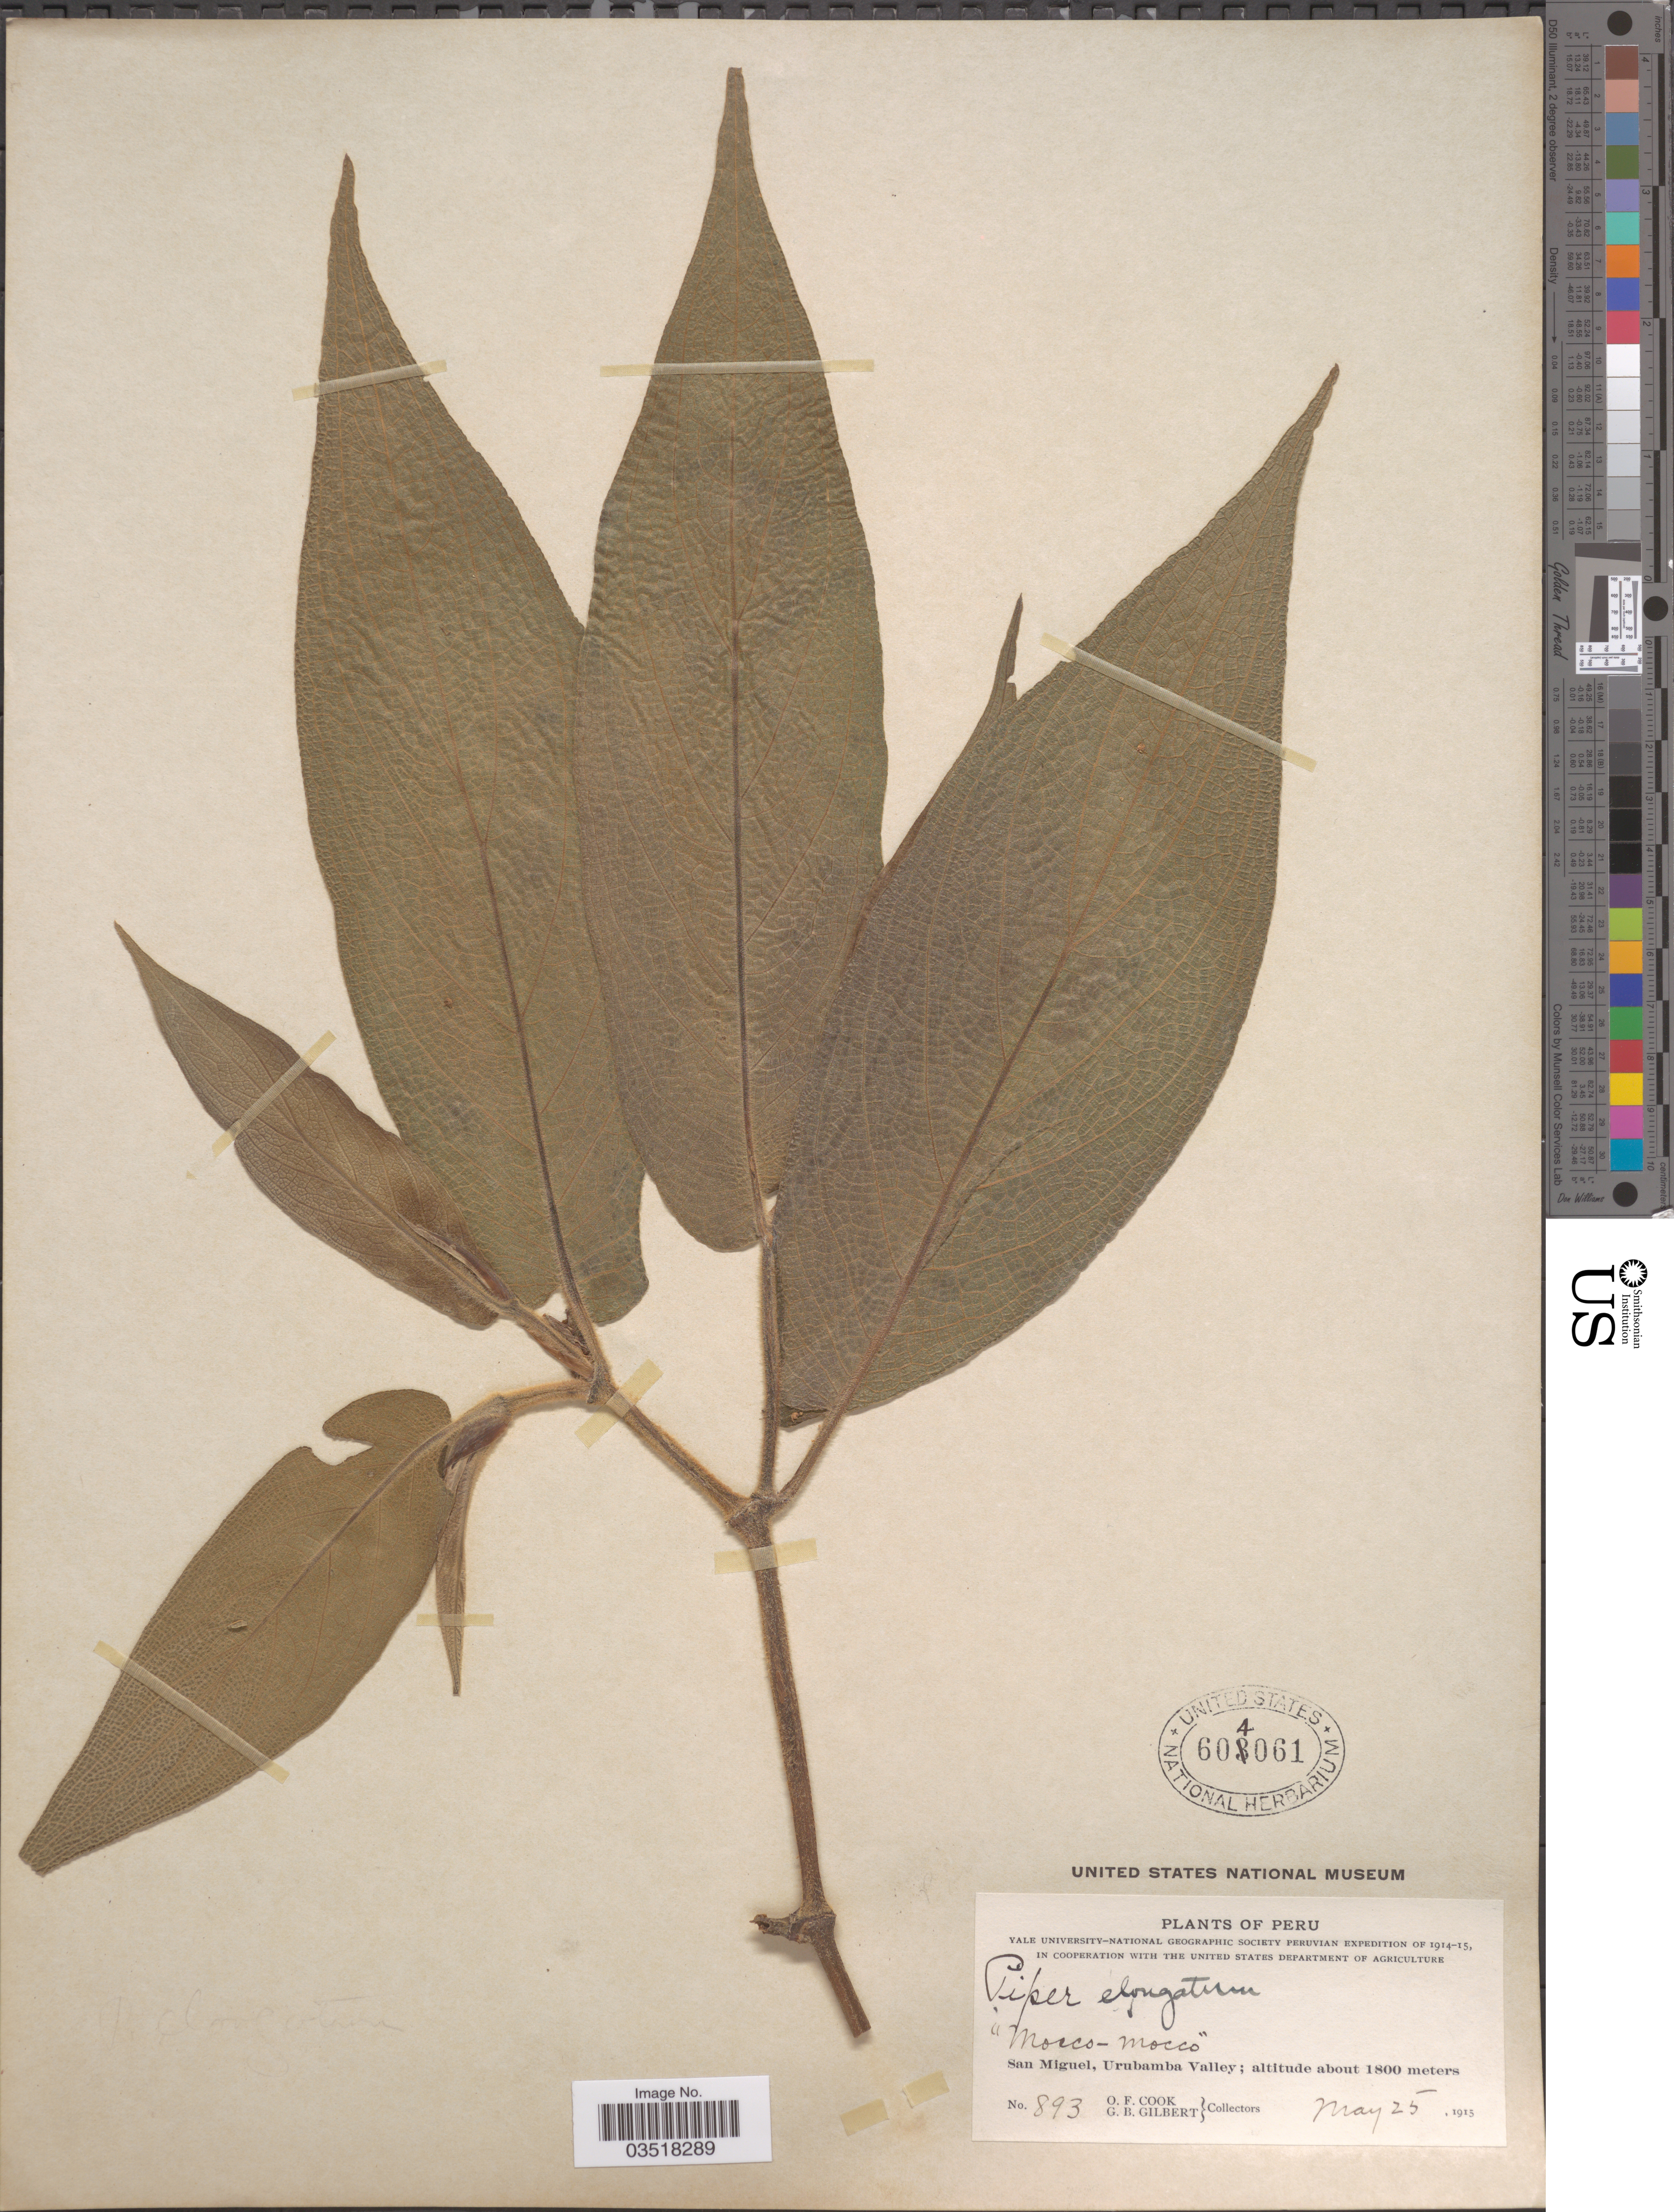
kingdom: Plantae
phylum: Tracheophyta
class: Magnoliopsida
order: Piperales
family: Piperaceae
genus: Piper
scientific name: Piper elongatum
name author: Vahl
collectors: O. F. Cook & G. B. Gilbert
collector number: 893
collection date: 1913-05-25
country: Peru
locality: San Miguel, Urubamba Valley.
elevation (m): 1800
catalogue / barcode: US 604061